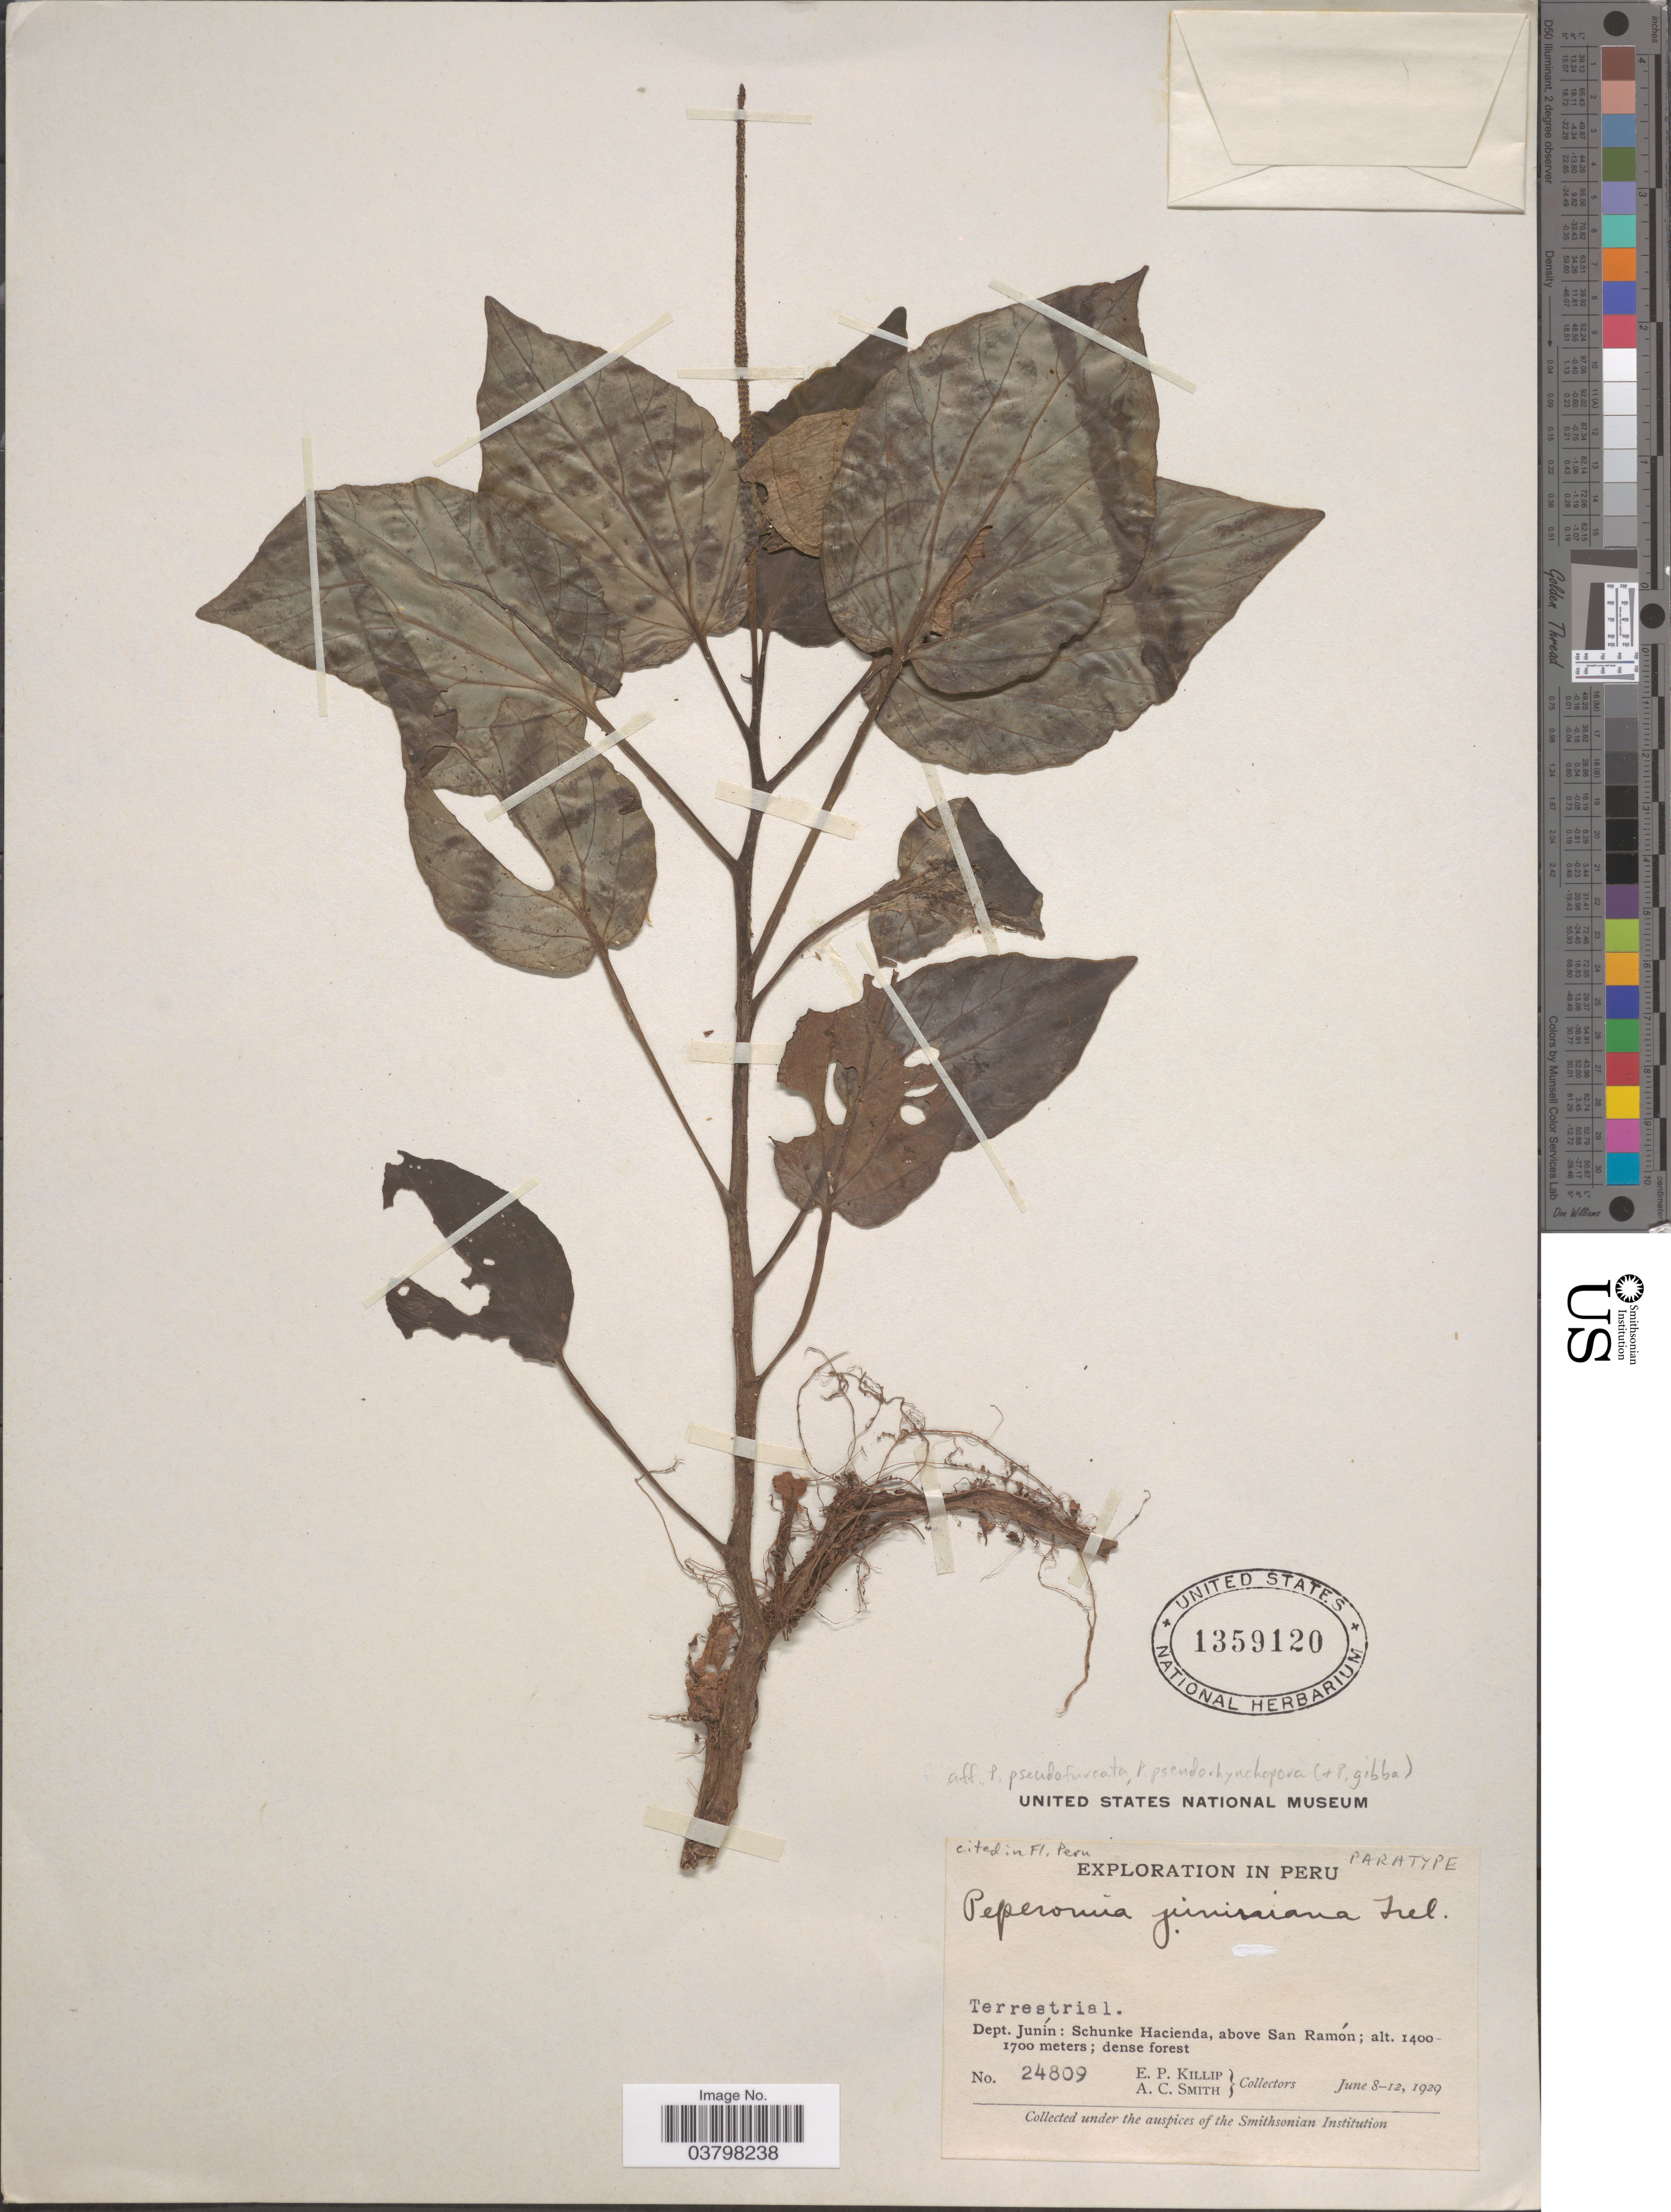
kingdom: Plantae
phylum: Tracheophyta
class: Magnoliopsida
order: Piperales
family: Piperaceae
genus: Peperomia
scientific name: Peperomia curticaulis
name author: Trel. in J.F. Macbr.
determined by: Jiménez, José Estaban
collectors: E. P. Killip & A. C. Smith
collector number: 24809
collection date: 1929-06-08/1929-06-12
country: Peru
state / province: Junín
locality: Dept. Junín: Schunke Hacienda, above San Ramón.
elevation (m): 1400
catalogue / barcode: US 1359120